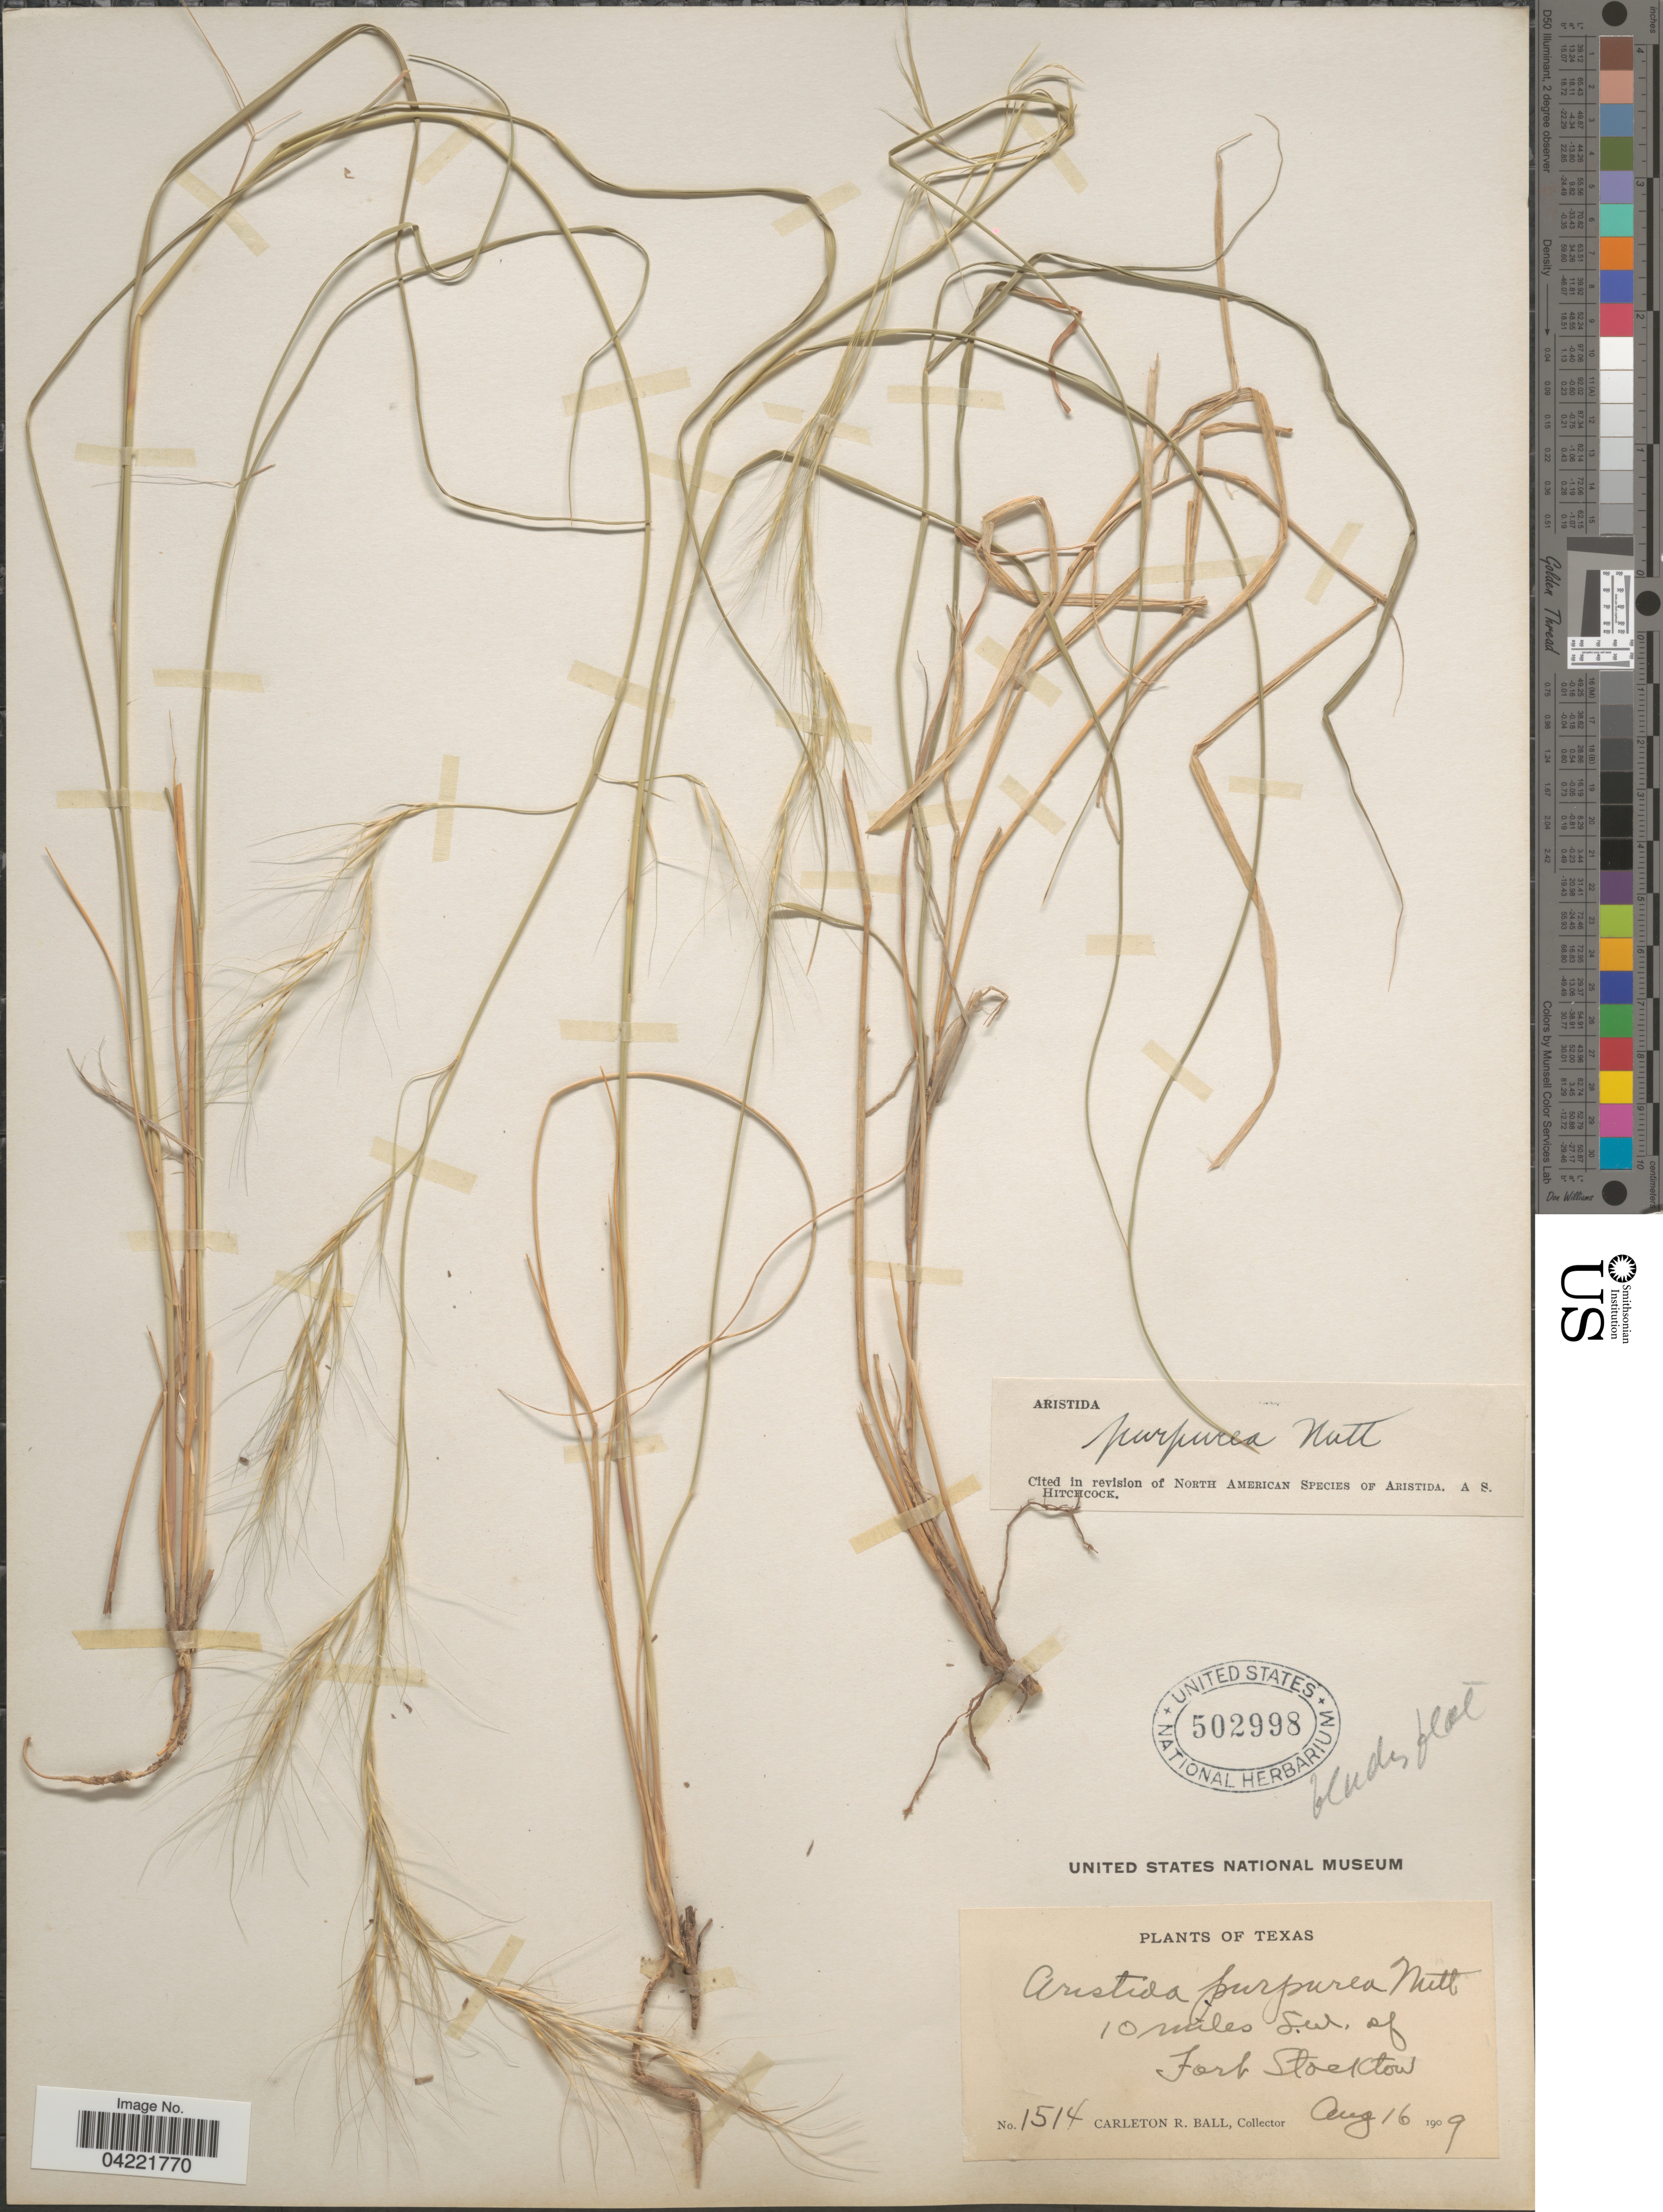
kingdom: Plantae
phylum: Tracheophyta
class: Liliopsida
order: Poales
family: Poaceae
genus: Aristida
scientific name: Aristida purpurea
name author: Nutt.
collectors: C. R. Ball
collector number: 1514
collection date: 1909-08-16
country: United States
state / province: Texas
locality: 10 miles S.W. of Fort Stockton.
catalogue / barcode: US 502998